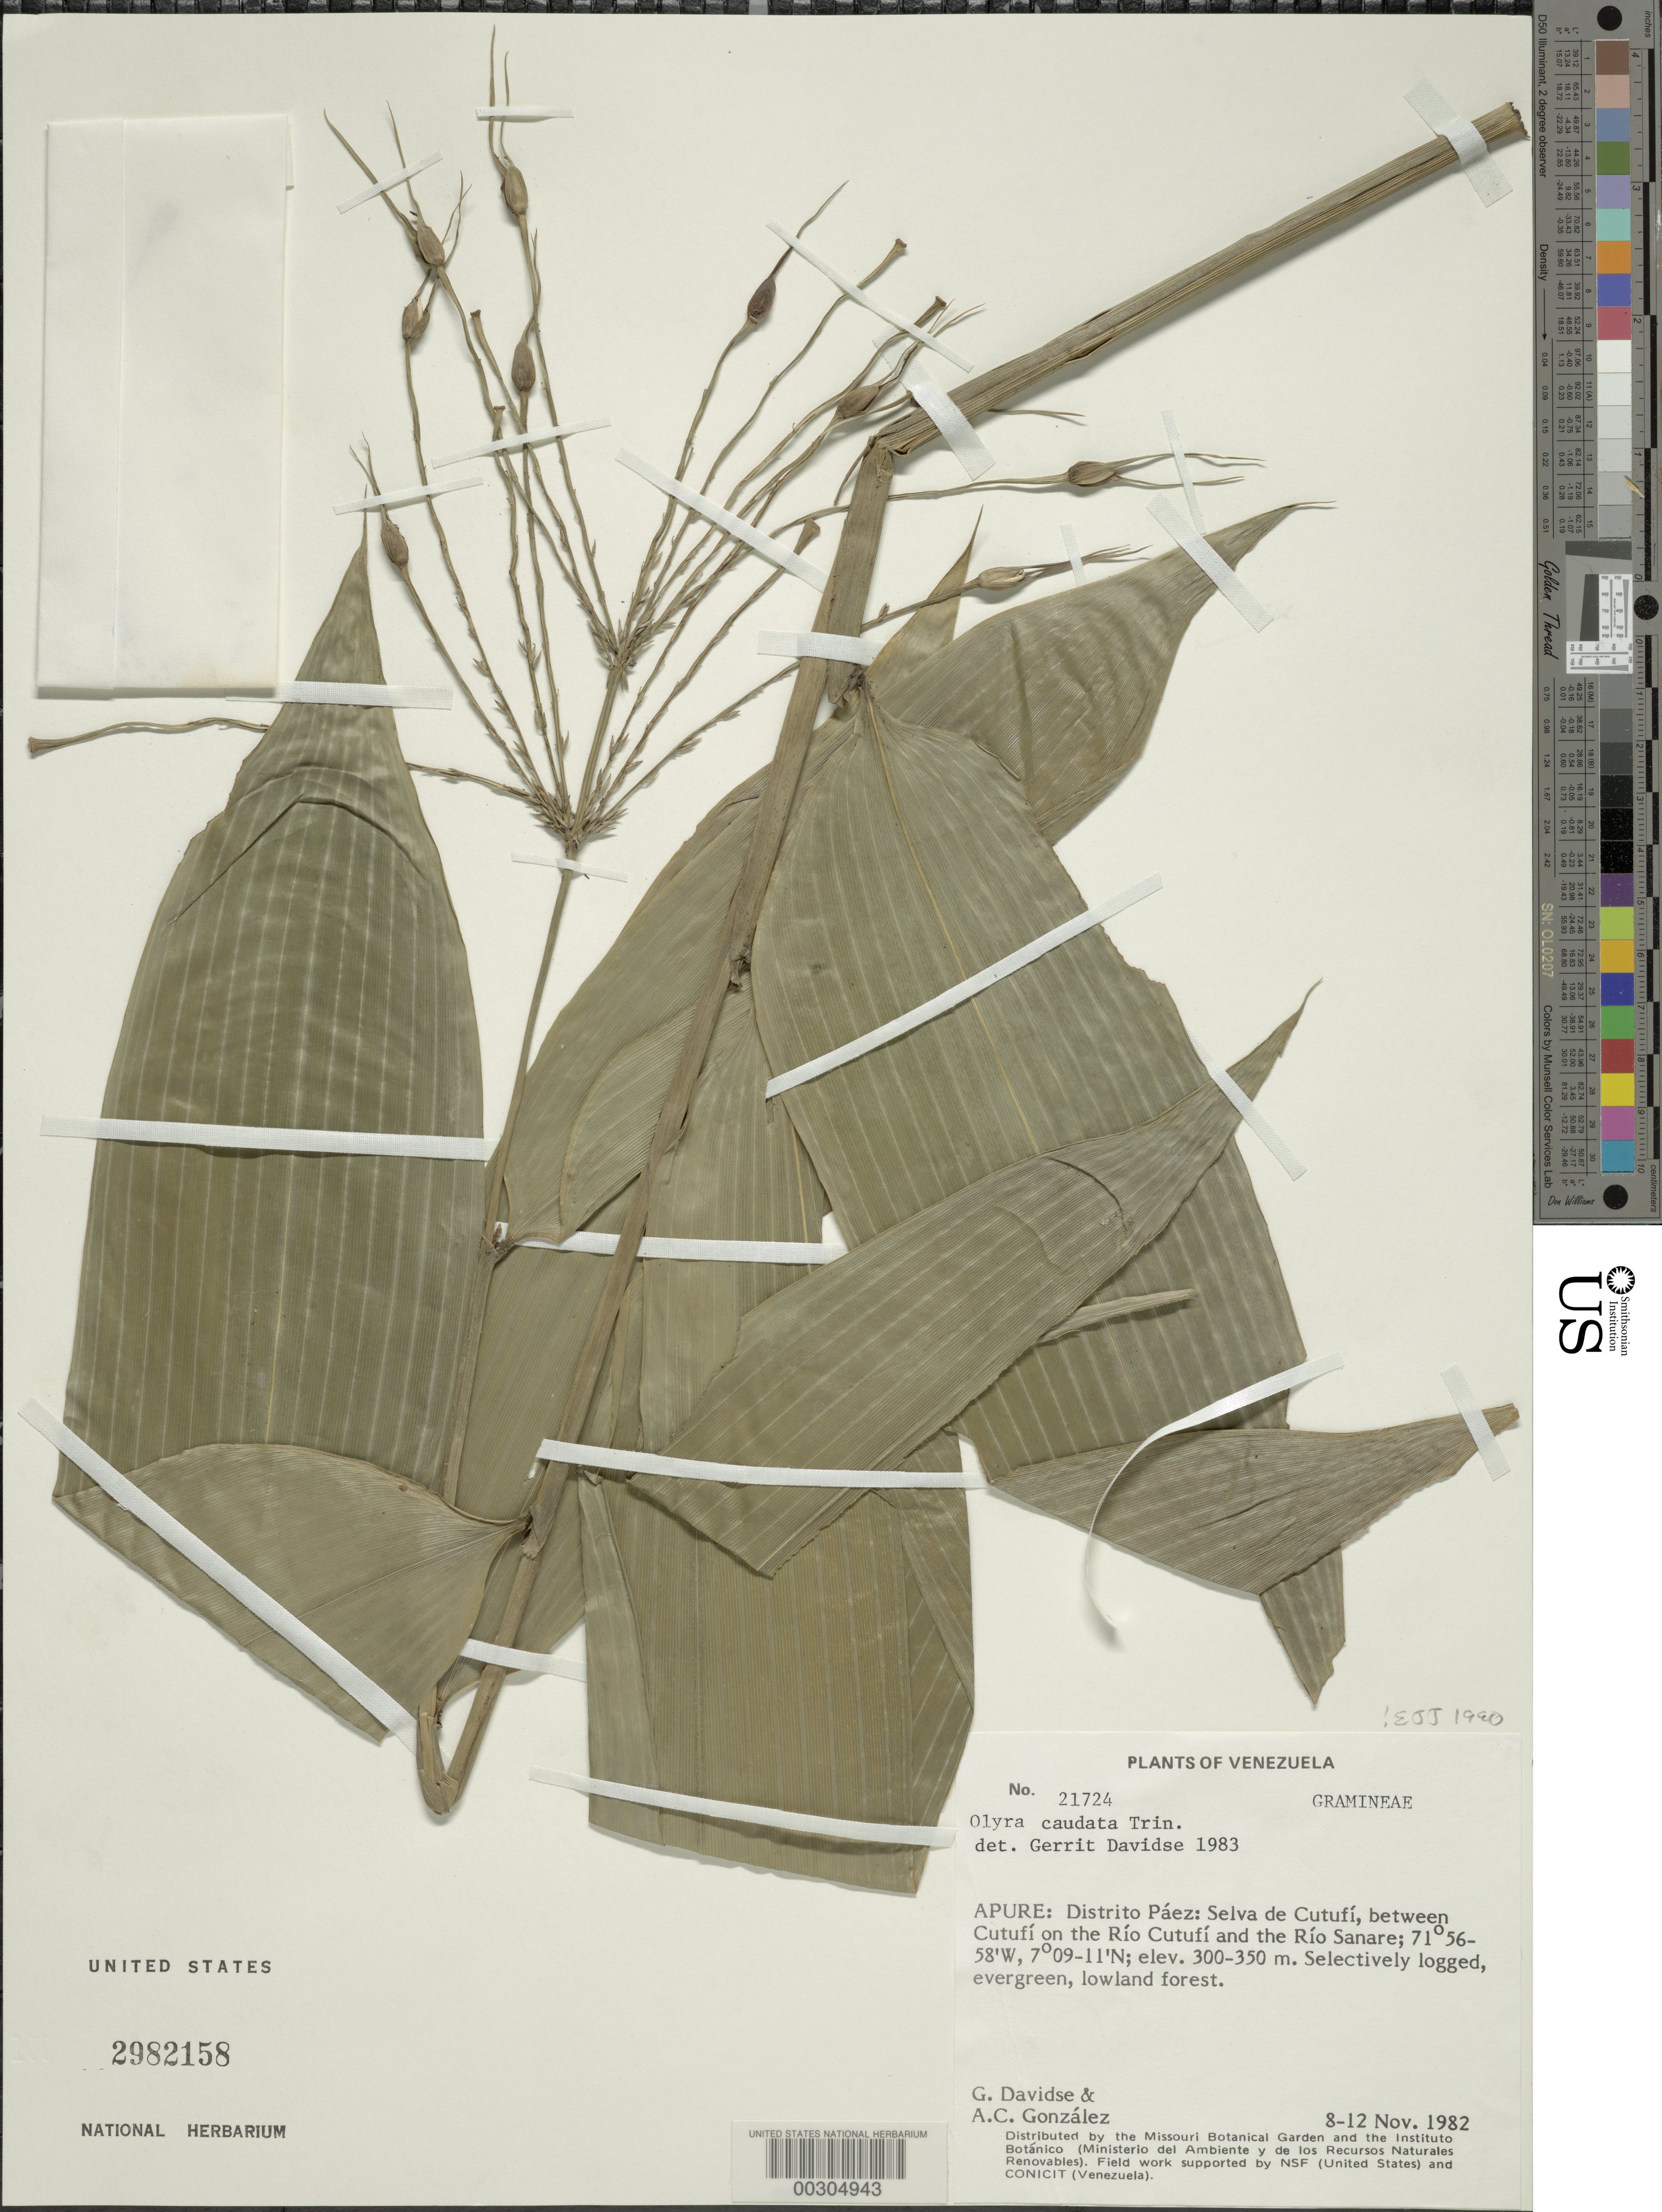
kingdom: Plantae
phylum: Tracheophyta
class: Liliopsida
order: Poales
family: Poaceae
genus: Olyra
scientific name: Olyra caudata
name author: Trin.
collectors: G. Davidse & A. C. González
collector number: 21724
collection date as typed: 08 Nov 1982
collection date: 1982-11-08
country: Venezuela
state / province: Apure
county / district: Paez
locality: Selva de Cutufi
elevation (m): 300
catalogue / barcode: US 2982158